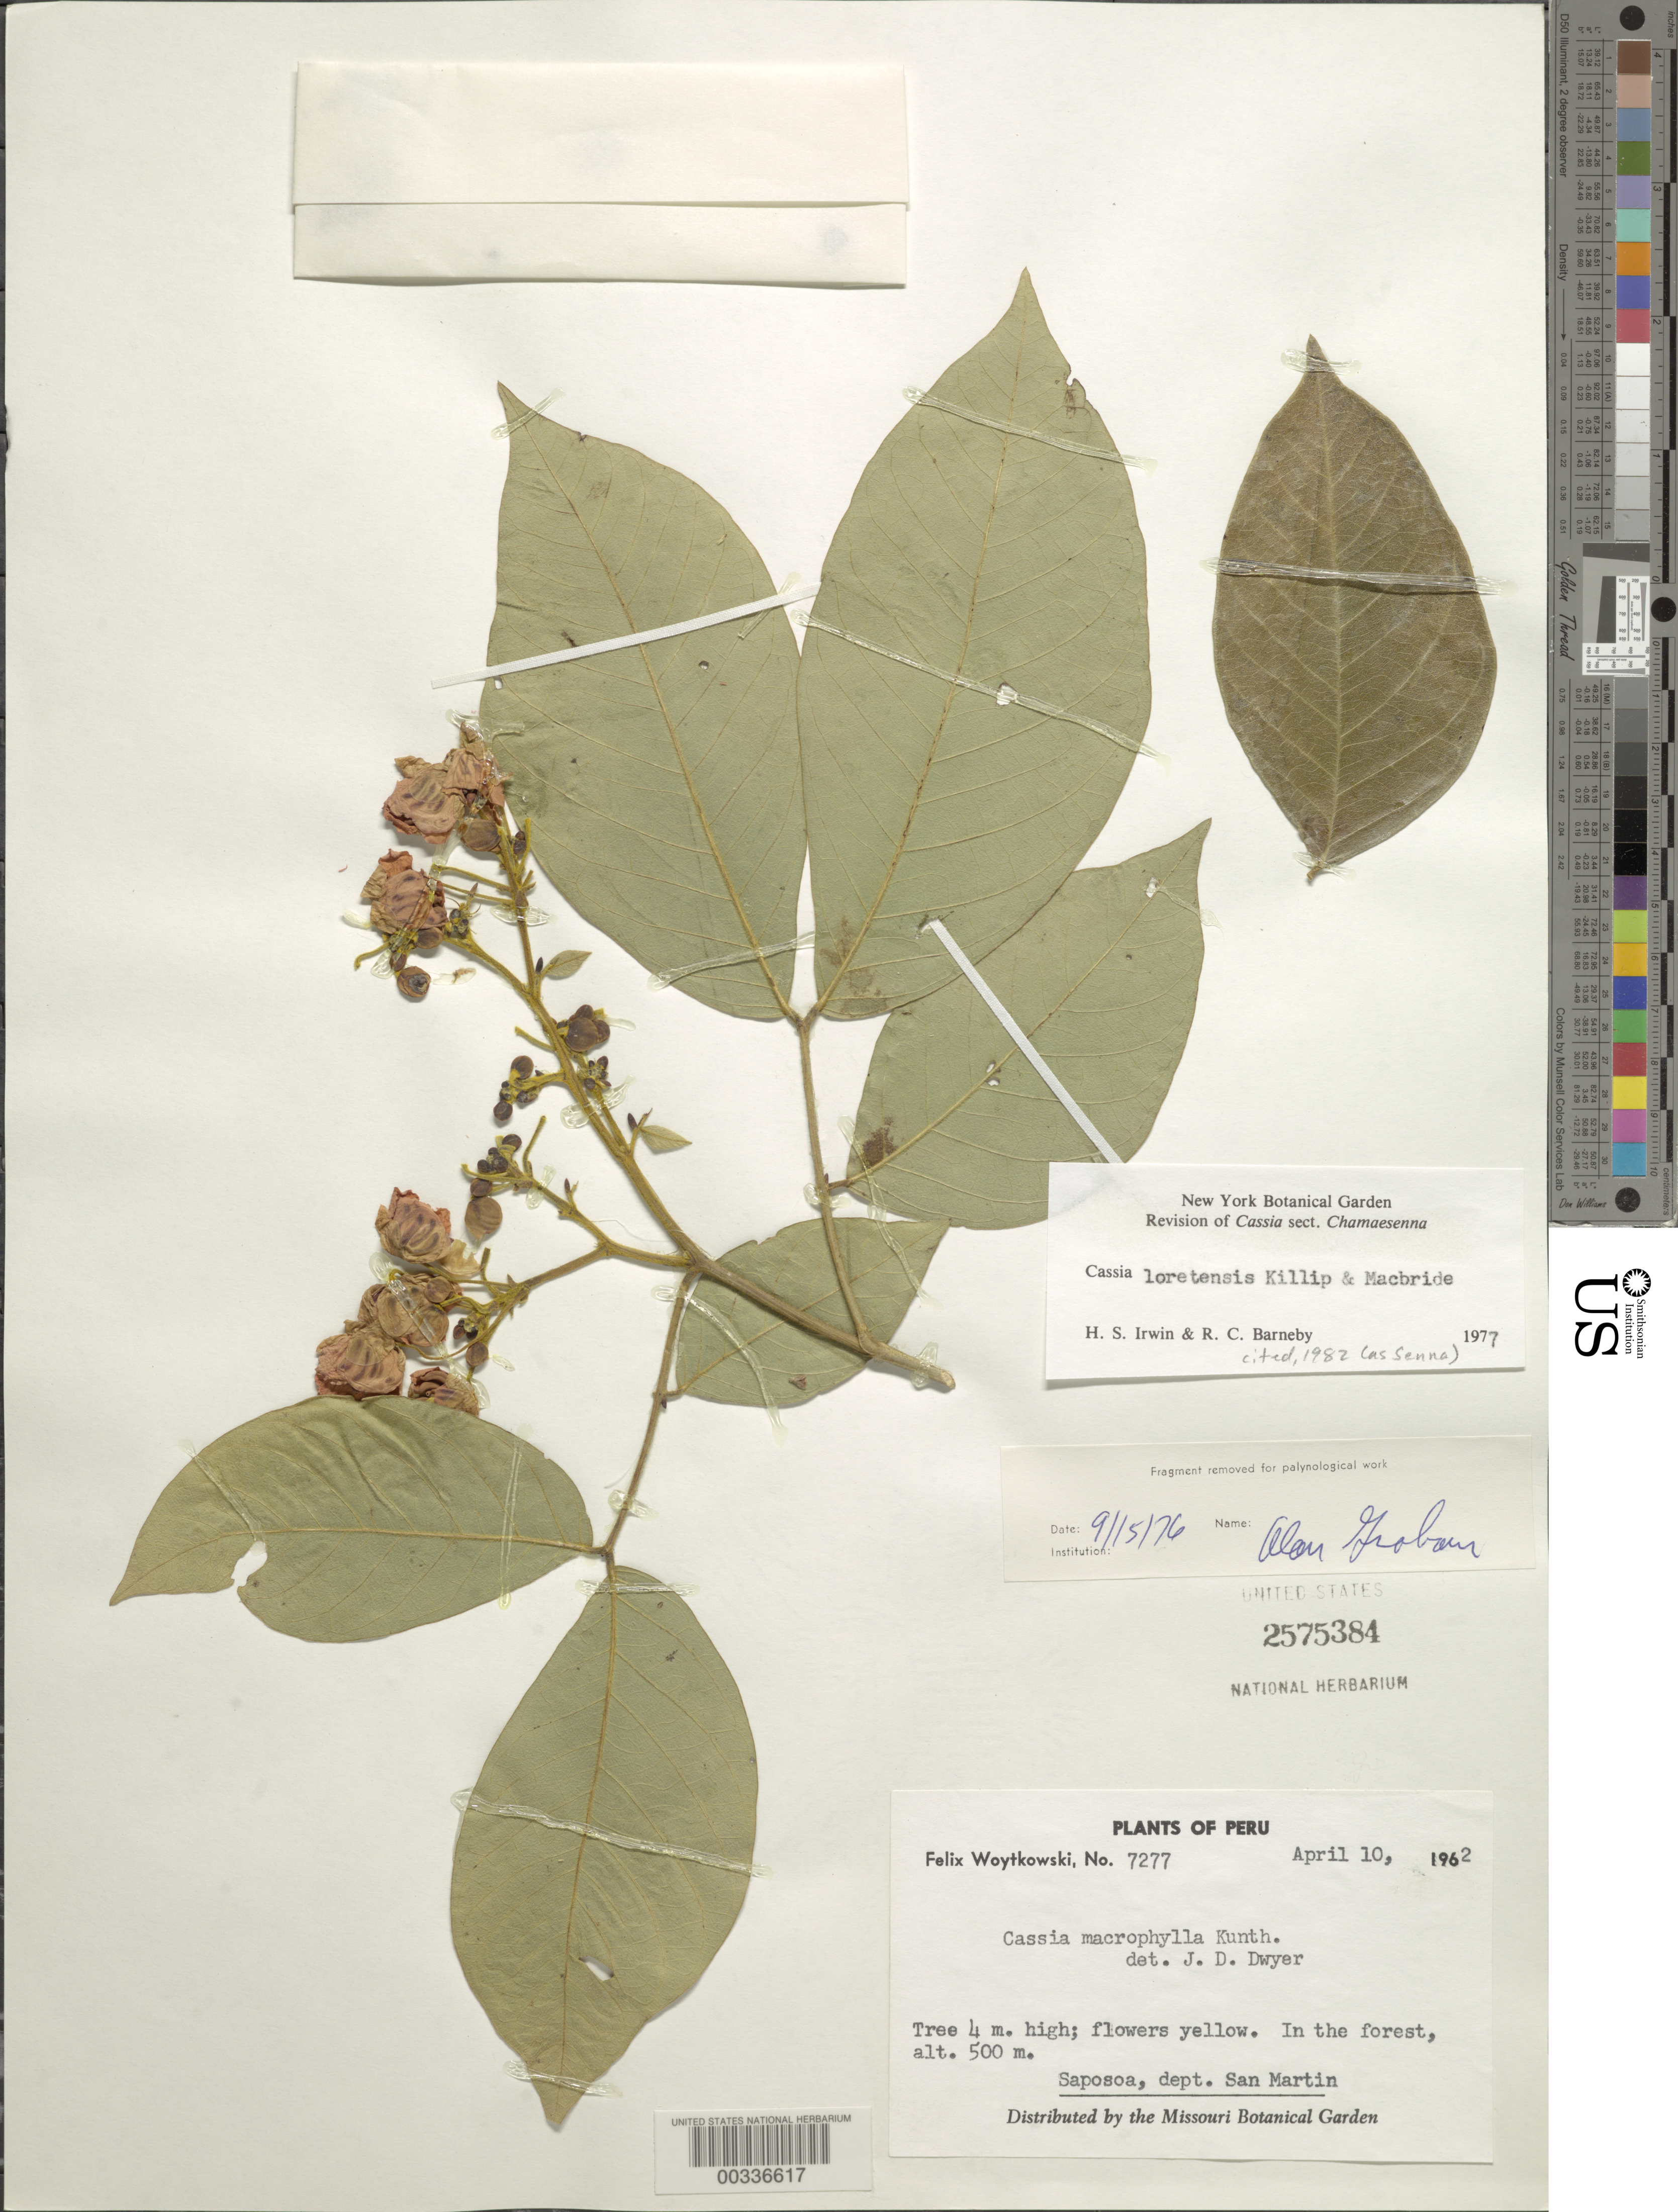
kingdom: Plantae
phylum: Tracheophyta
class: Magnoliopsida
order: Fabales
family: Fabaceae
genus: Senna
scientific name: Senna loretensis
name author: (Killip) H.S. Irwin & Barneby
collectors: F. Woytkowski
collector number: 7277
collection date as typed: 10 Apr 1962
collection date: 1962-04-10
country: Peru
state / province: San Martín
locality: Saposoa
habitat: In the forest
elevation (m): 500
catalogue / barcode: US 2575384